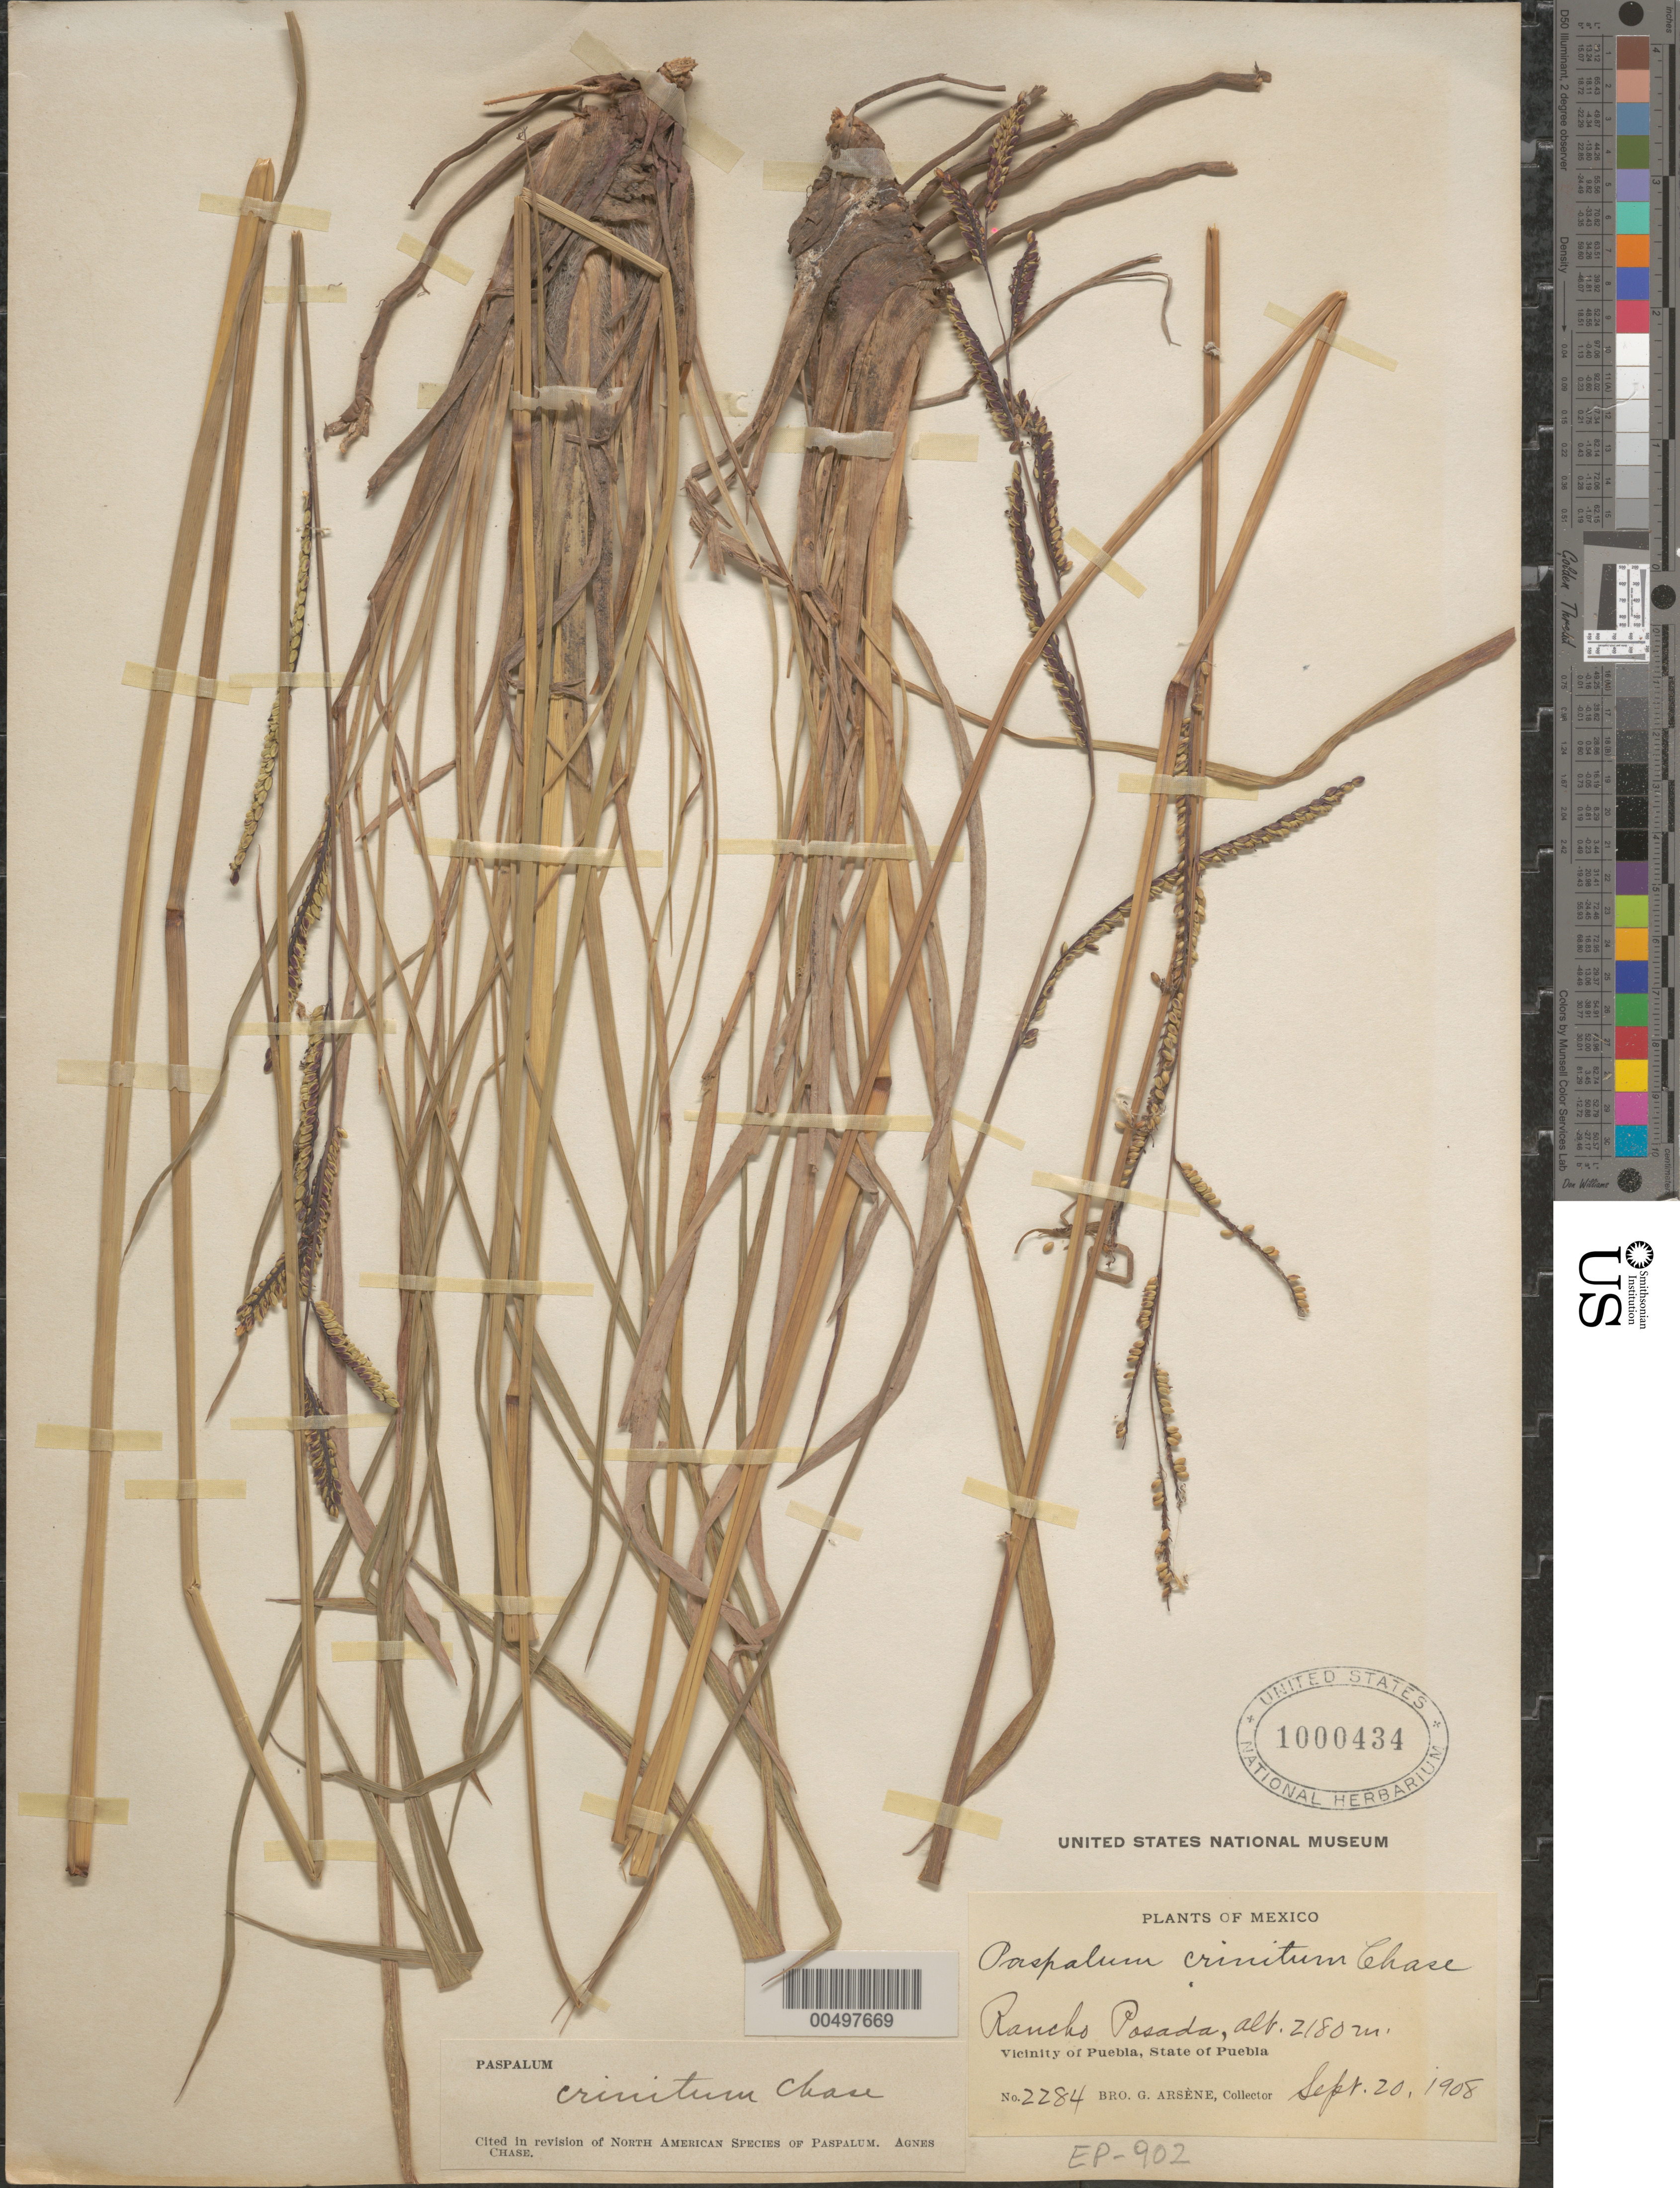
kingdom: Plantae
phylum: Tracheophyta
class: Liliopsida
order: Poales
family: Poaceae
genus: Paspalum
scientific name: Paspalum crinitum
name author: Chase in Hitchc.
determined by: Chase, [M.] Agnes, (US)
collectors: Bro. G. Arsène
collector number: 2284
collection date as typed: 20 Sep 1908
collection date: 1908-09-20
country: Mexico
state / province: Puebla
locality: Rancho Posada, vicinity of Puebla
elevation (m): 2180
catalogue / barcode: US 1000434